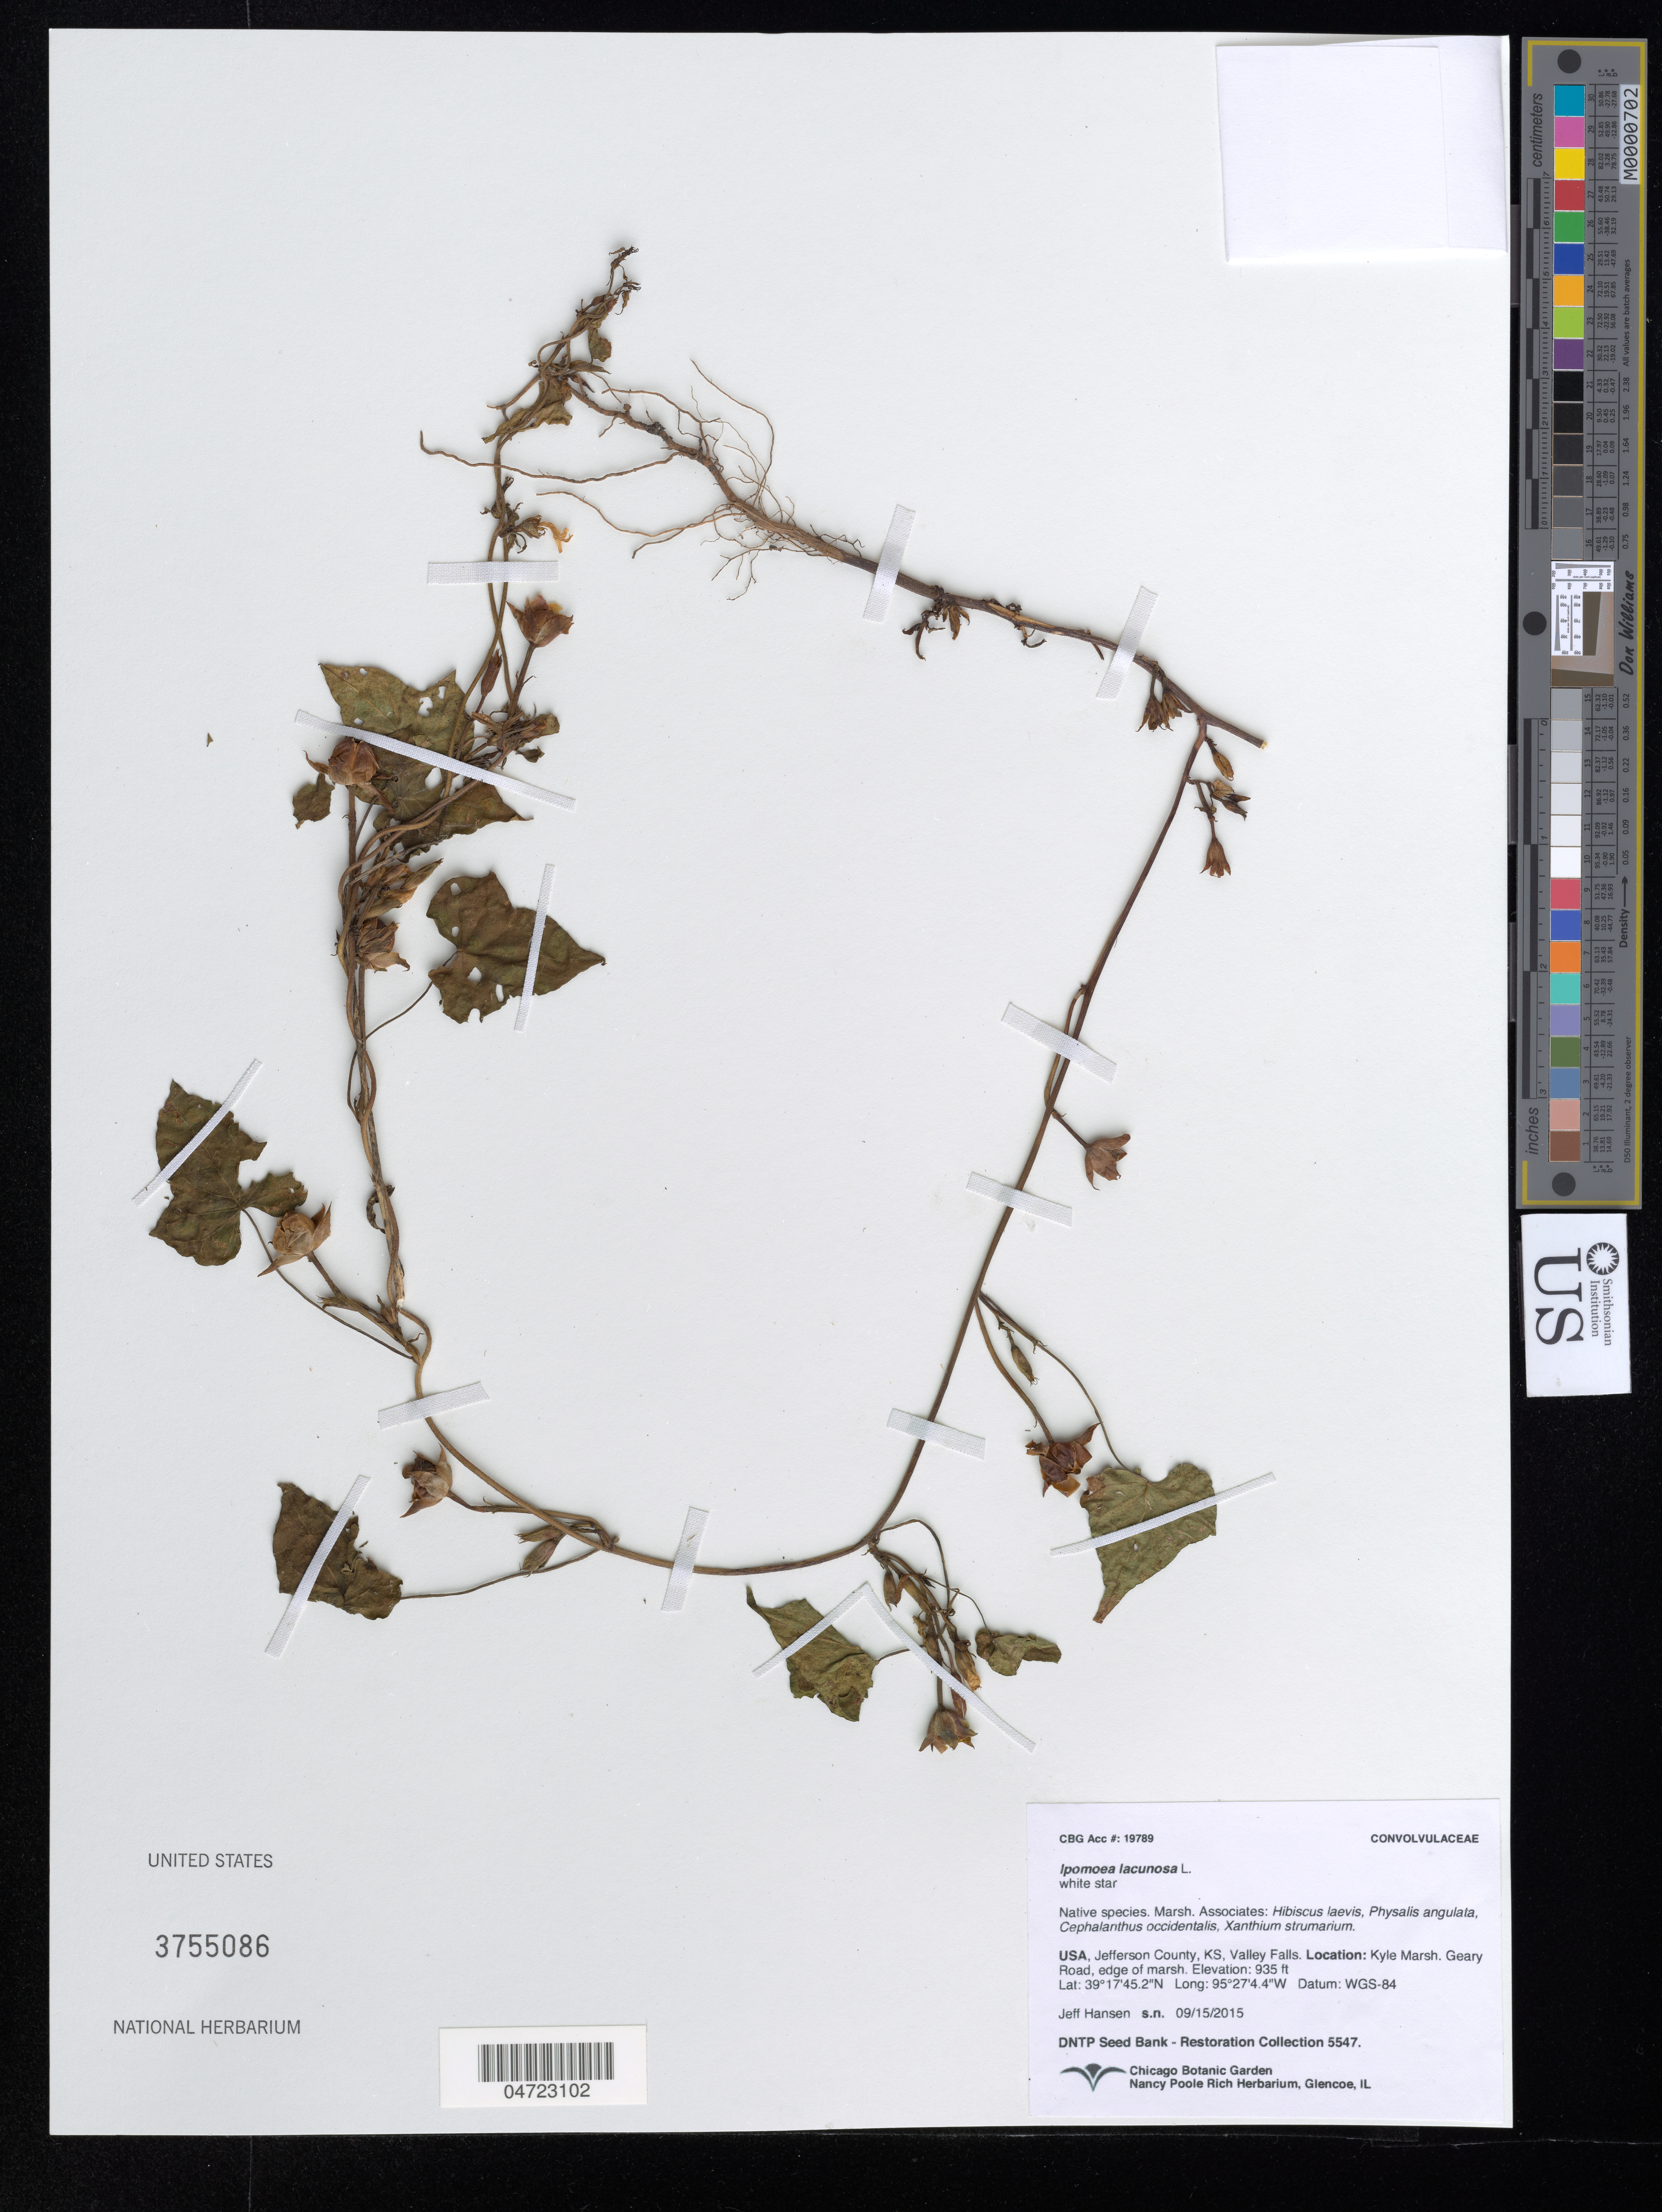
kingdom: Plantae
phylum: Tracheophyta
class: Magnoliopsida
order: Solanales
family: Convolvulaceae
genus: Ipomoea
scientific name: Ipomoea lacunosa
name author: L.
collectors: J. Hansen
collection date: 2015-09-15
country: United States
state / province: Kansas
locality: Jefferson County, Valley Falls. Kyle Marsh. Geary Road, edge of marsh.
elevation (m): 285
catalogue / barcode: US 3755086